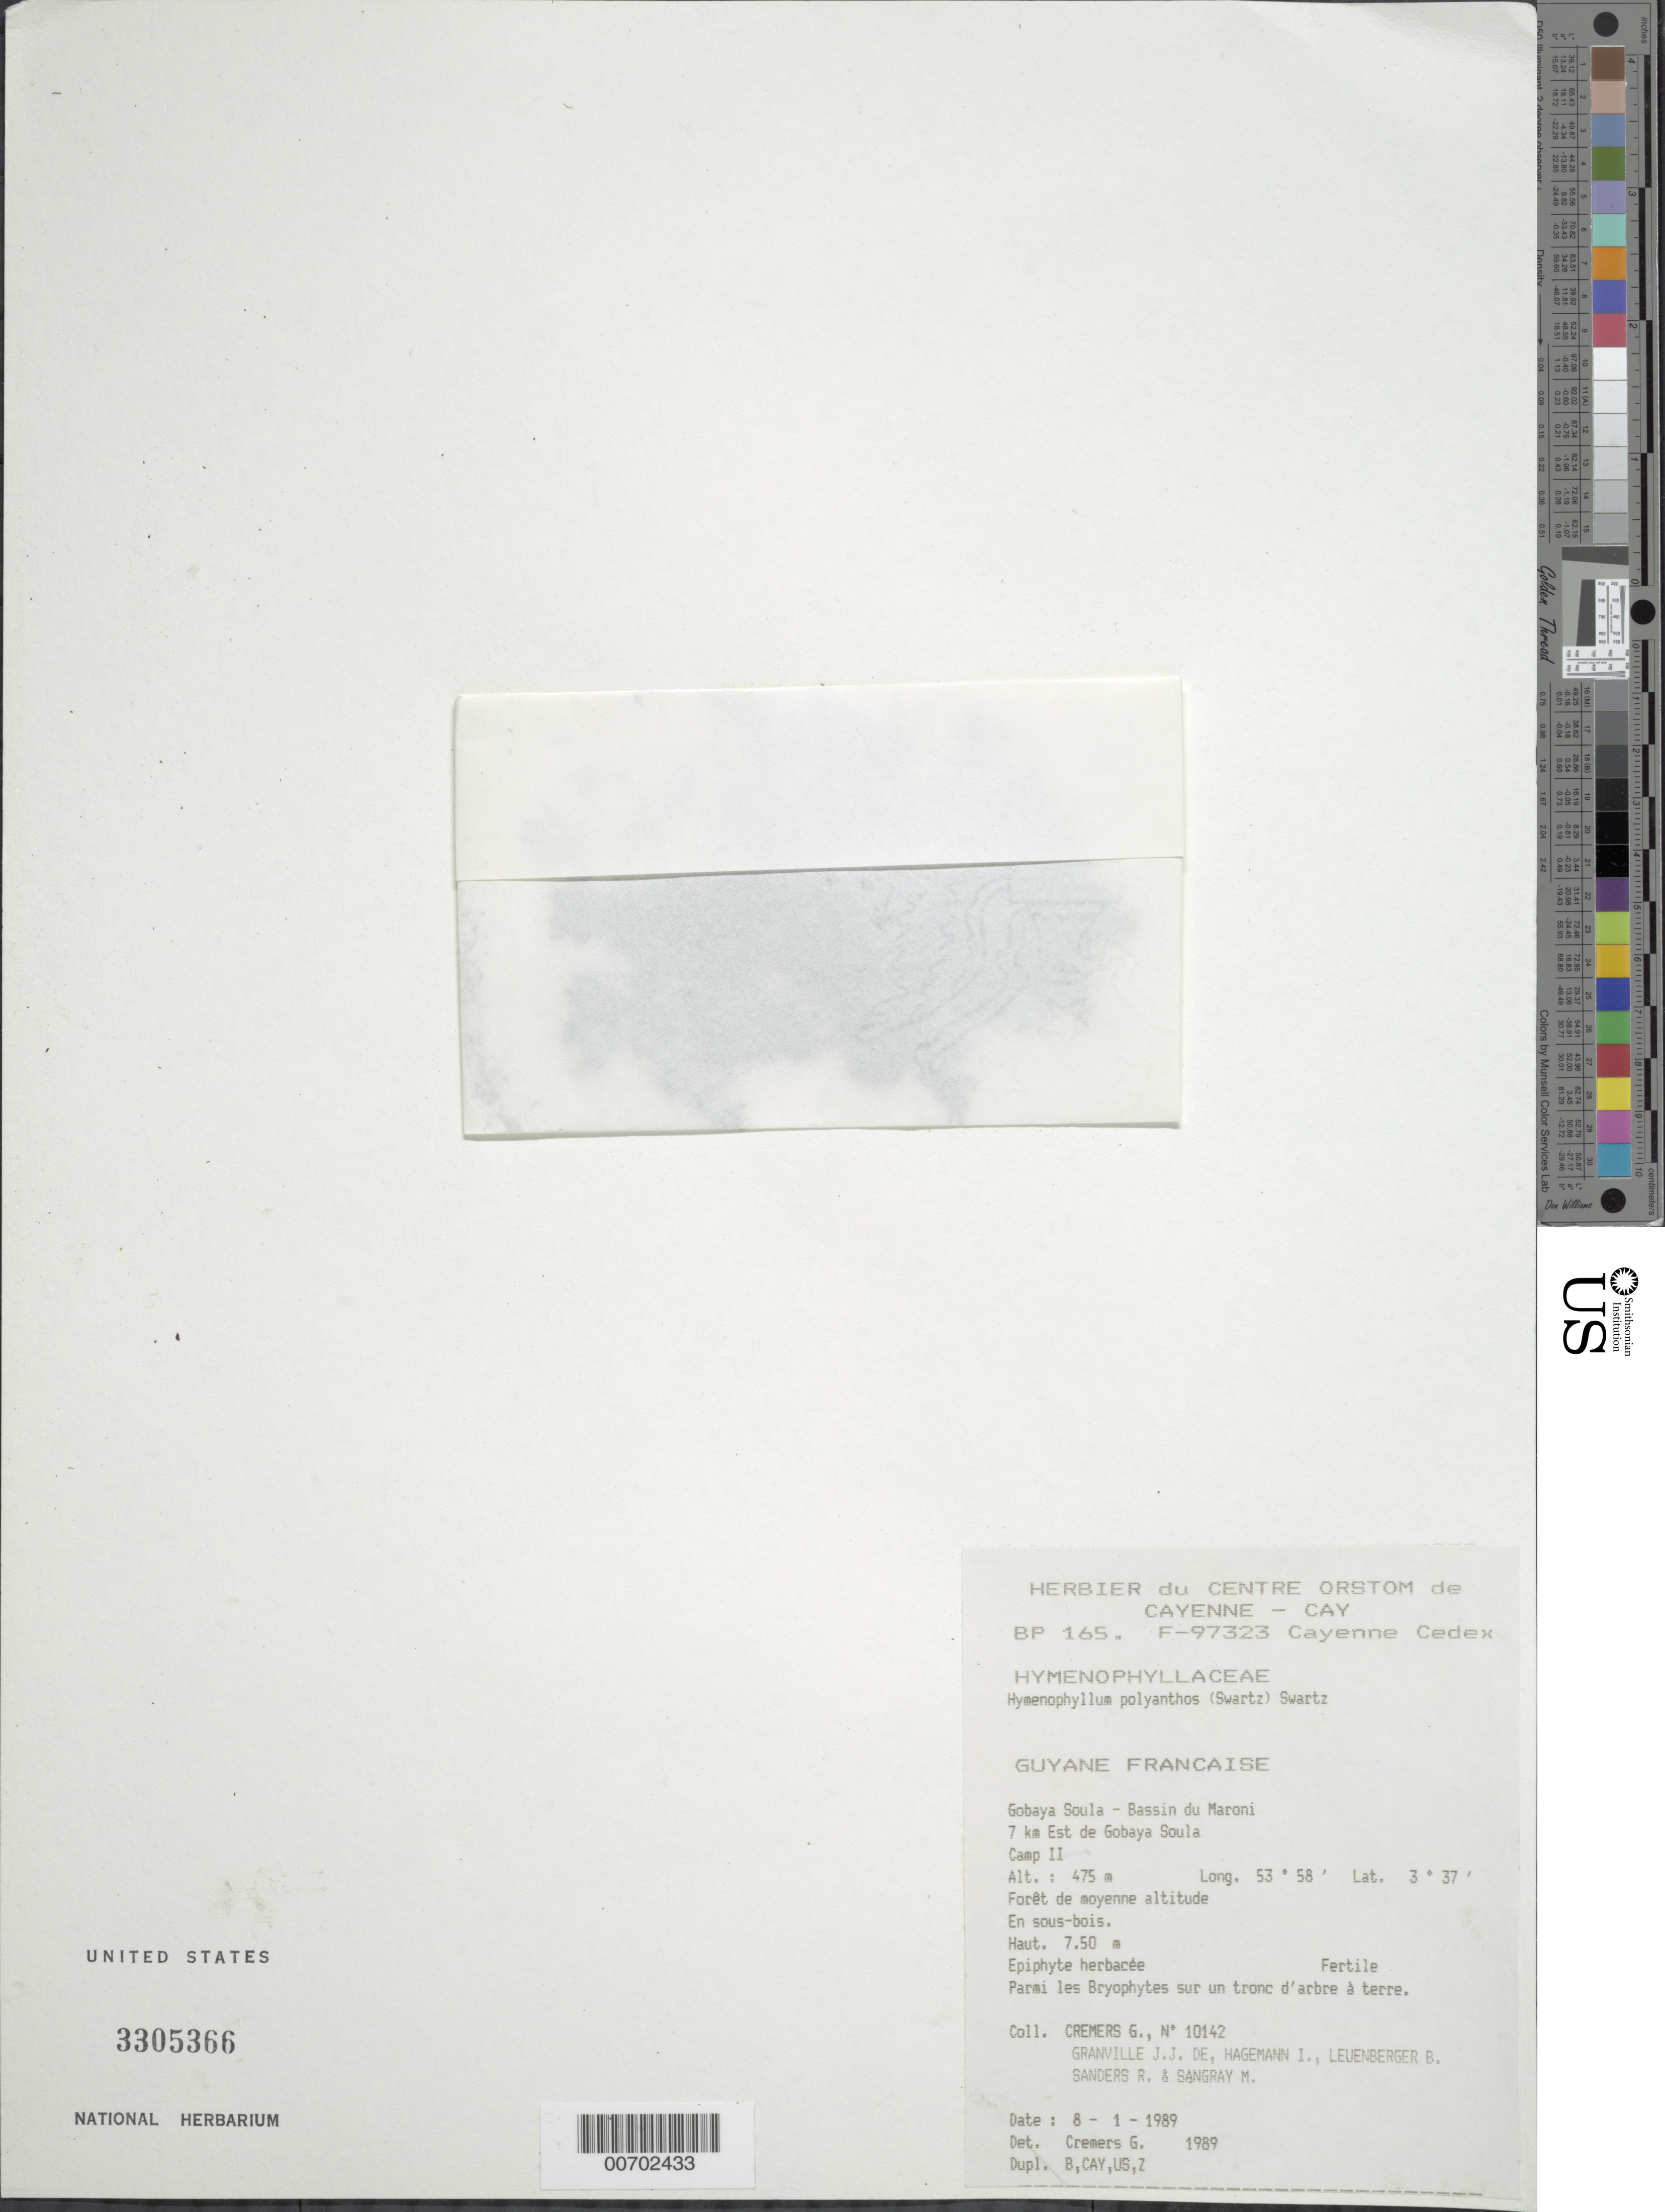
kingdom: Plantae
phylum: Tracheophyta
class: Polypodiopsida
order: Hymenophyllales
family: Hymenophyllaceae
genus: Hymenophyllum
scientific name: Hymenophyllum polyanthos var. polyanthos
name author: (Sw.) Sw.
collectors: G. Cremers et al.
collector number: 10142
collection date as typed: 8-Jan-89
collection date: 1989-01-08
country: French Guiana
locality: Gobaya Soula, Bassin du Maroni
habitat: Forest at middle altitude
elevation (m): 475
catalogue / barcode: US 3305366